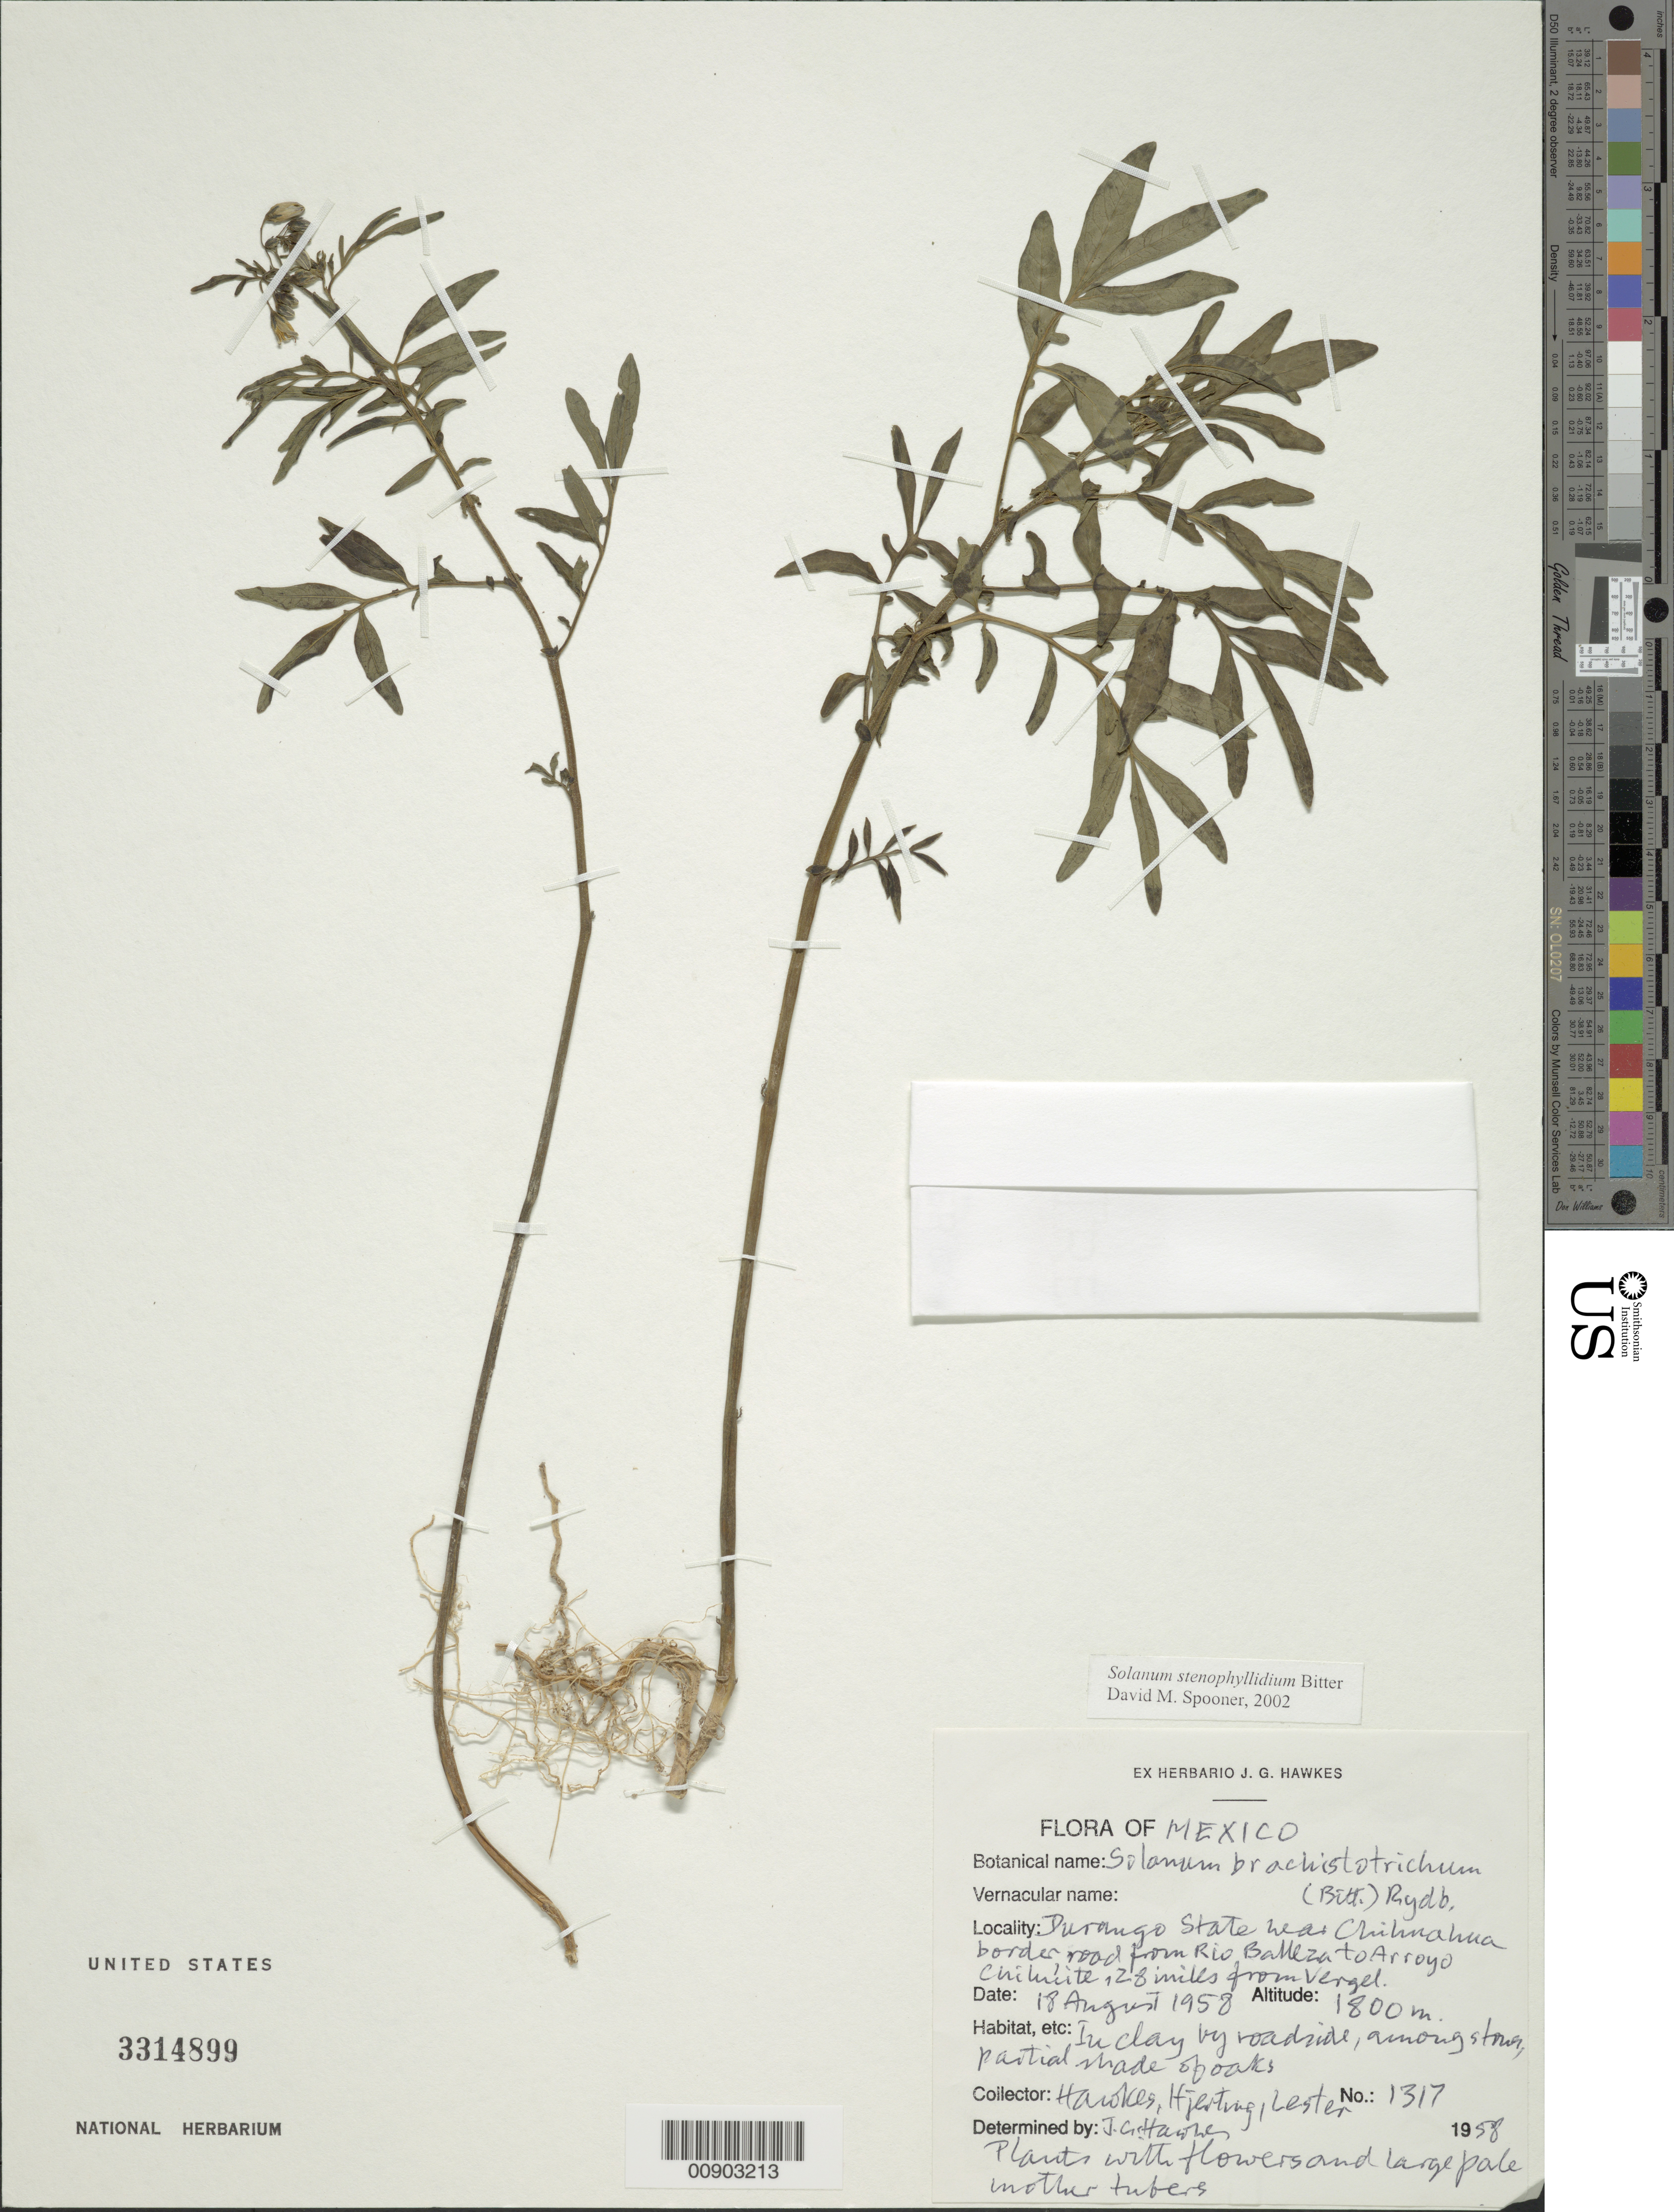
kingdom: Plantae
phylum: Tracheophyta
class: Magnoliopsida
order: Solanales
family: Solanaceae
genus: Solanum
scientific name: Solanum stenophyllidium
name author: Bitter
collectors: J. G. Hawkes, J. P. Hjerting & R. Lester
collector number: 1317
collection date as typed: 18 Aug 1958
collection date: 1958-08-18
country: Mexico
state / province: Durango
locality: Near Chihuahua border, road from Río Balleza to Arroyo Chihuite, 28 miles from Vergel.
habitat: In clay by roadside, among stones, partial shade of oaks.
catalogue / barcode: US 3314899